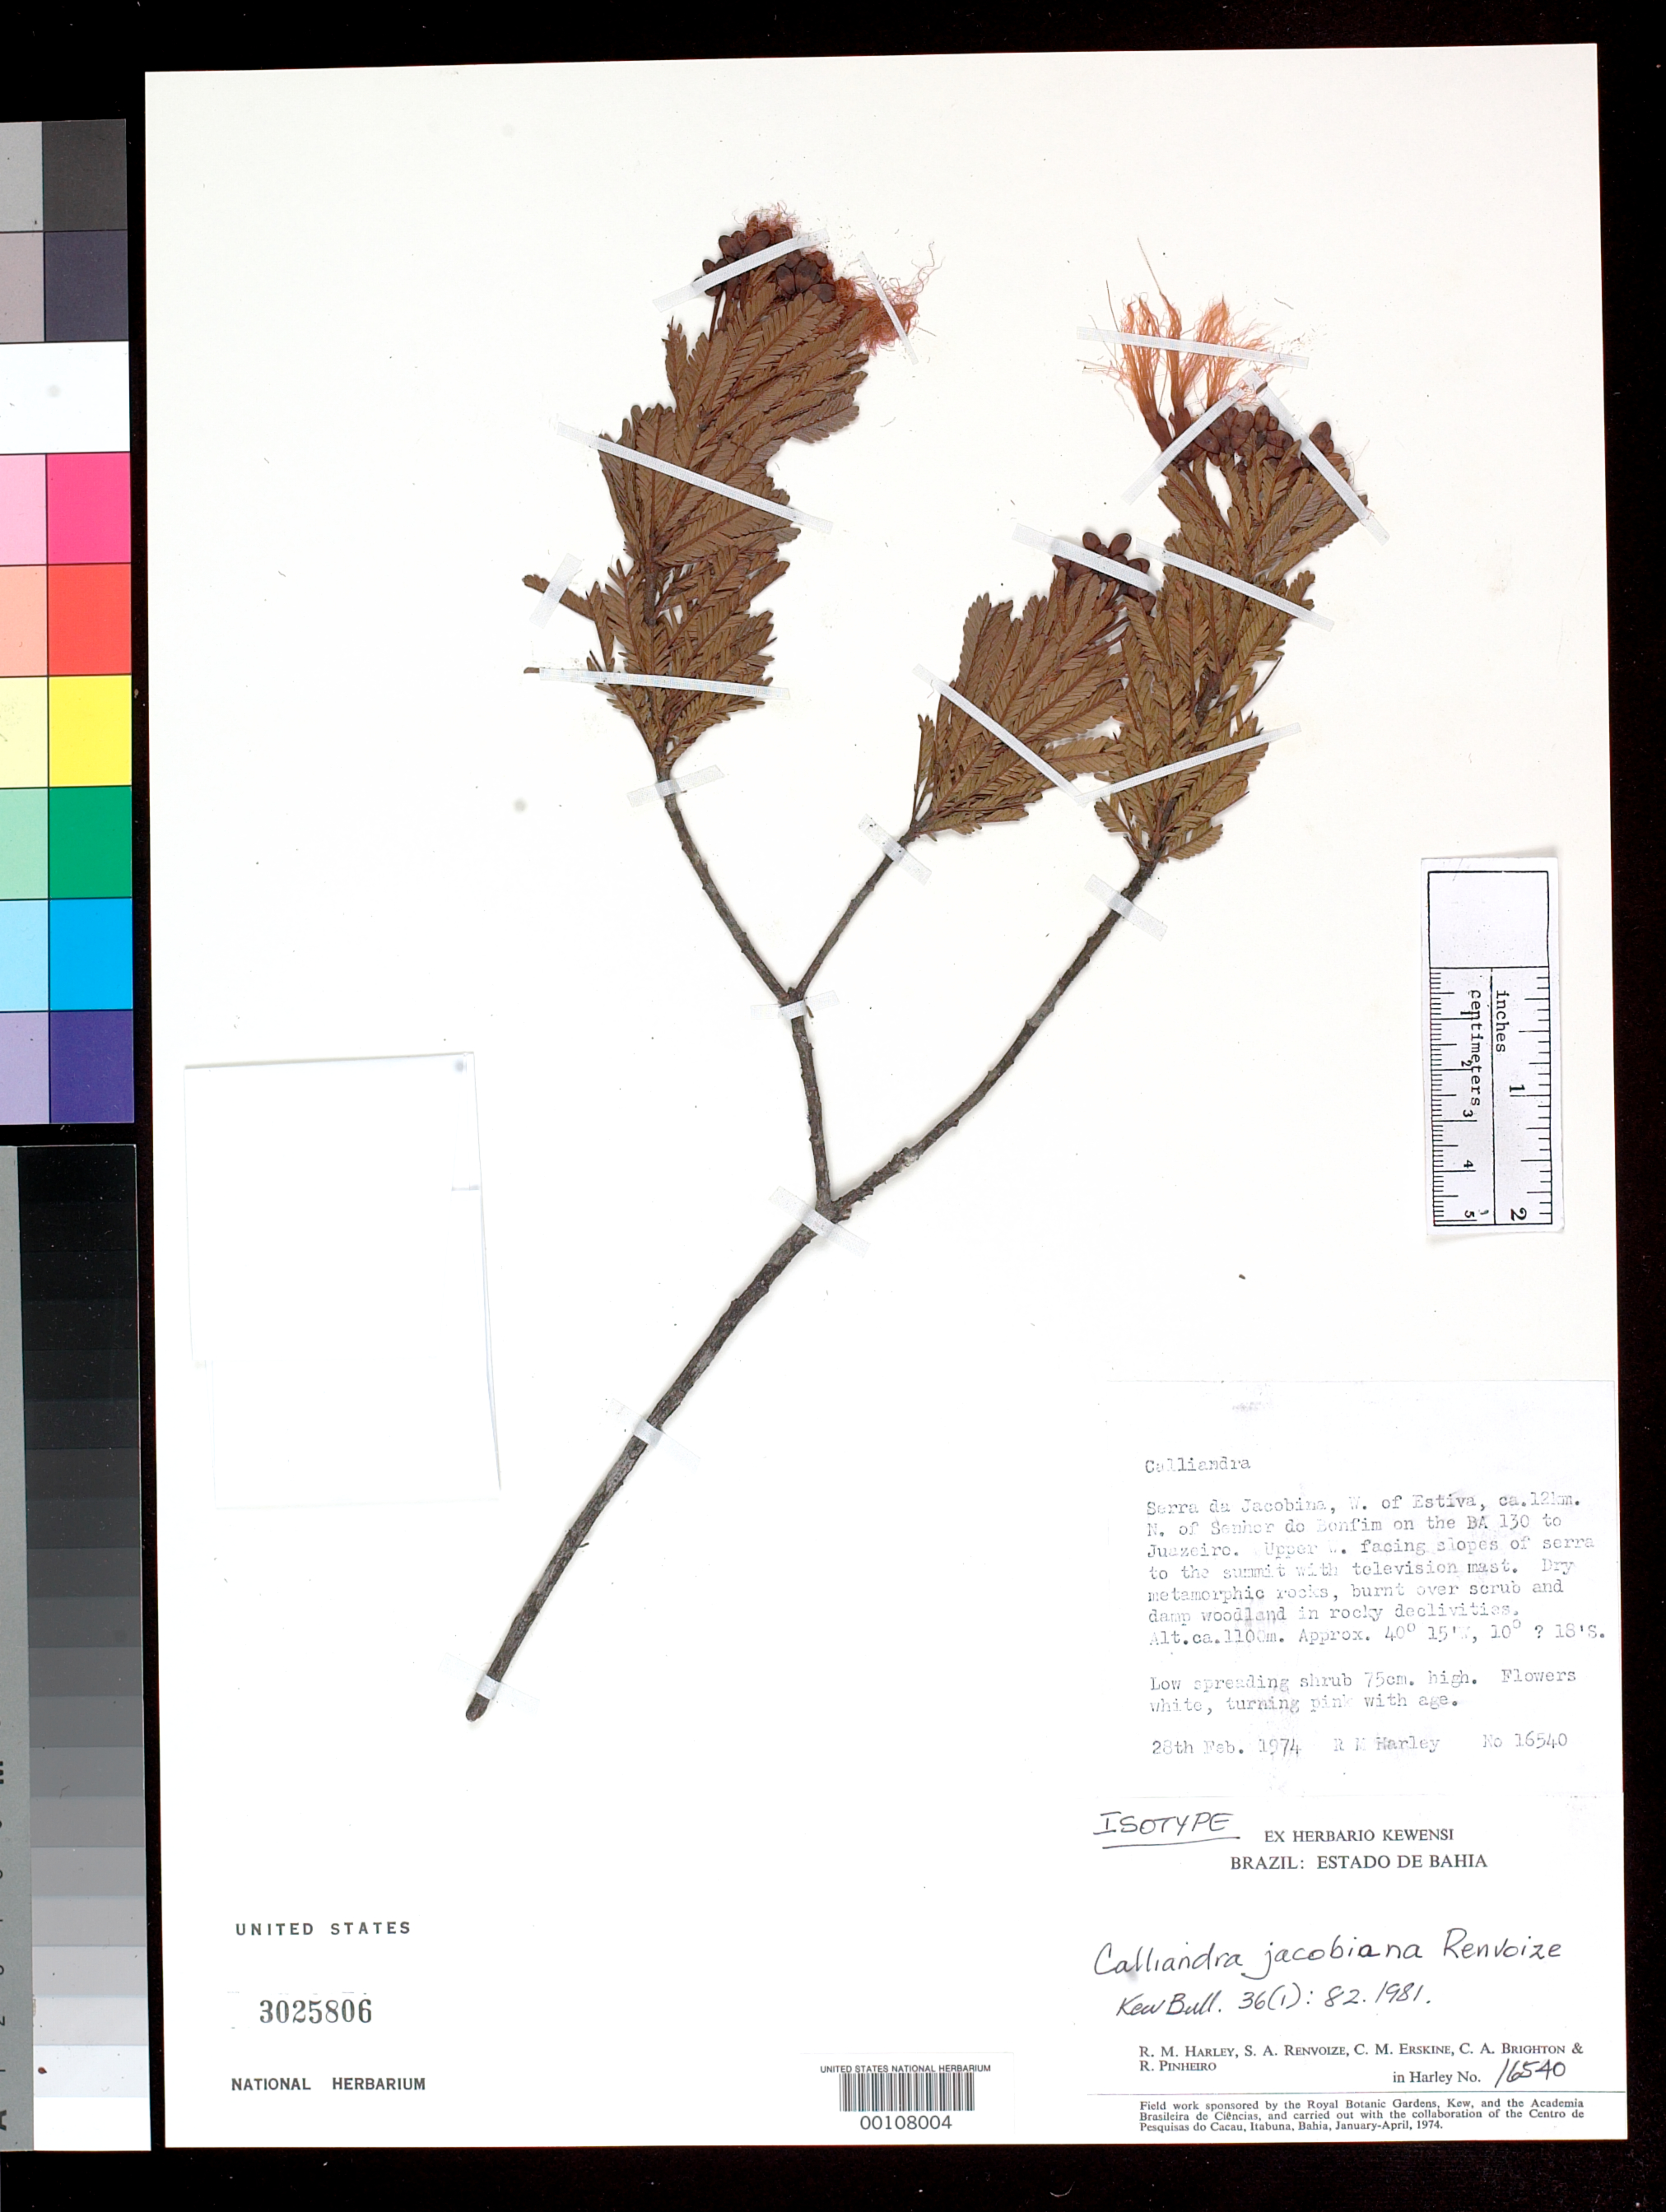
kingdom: Plantae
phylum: Tracheophyta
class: Magnoliopsida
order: Fabales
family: Fabaceae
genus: Calliandra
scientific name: Calliandra jacobiana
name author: Renvoize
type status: Isotype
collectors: R. M. Harley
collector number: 16540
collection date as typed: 28 Feb 1974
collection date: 1974-02-28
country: Brazil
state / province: Bahia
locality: Serra da Jacobiana, W of Estiva, ca. 12 km N of Senhor do Bonfim.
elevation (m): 1100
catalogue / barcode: US 3025806